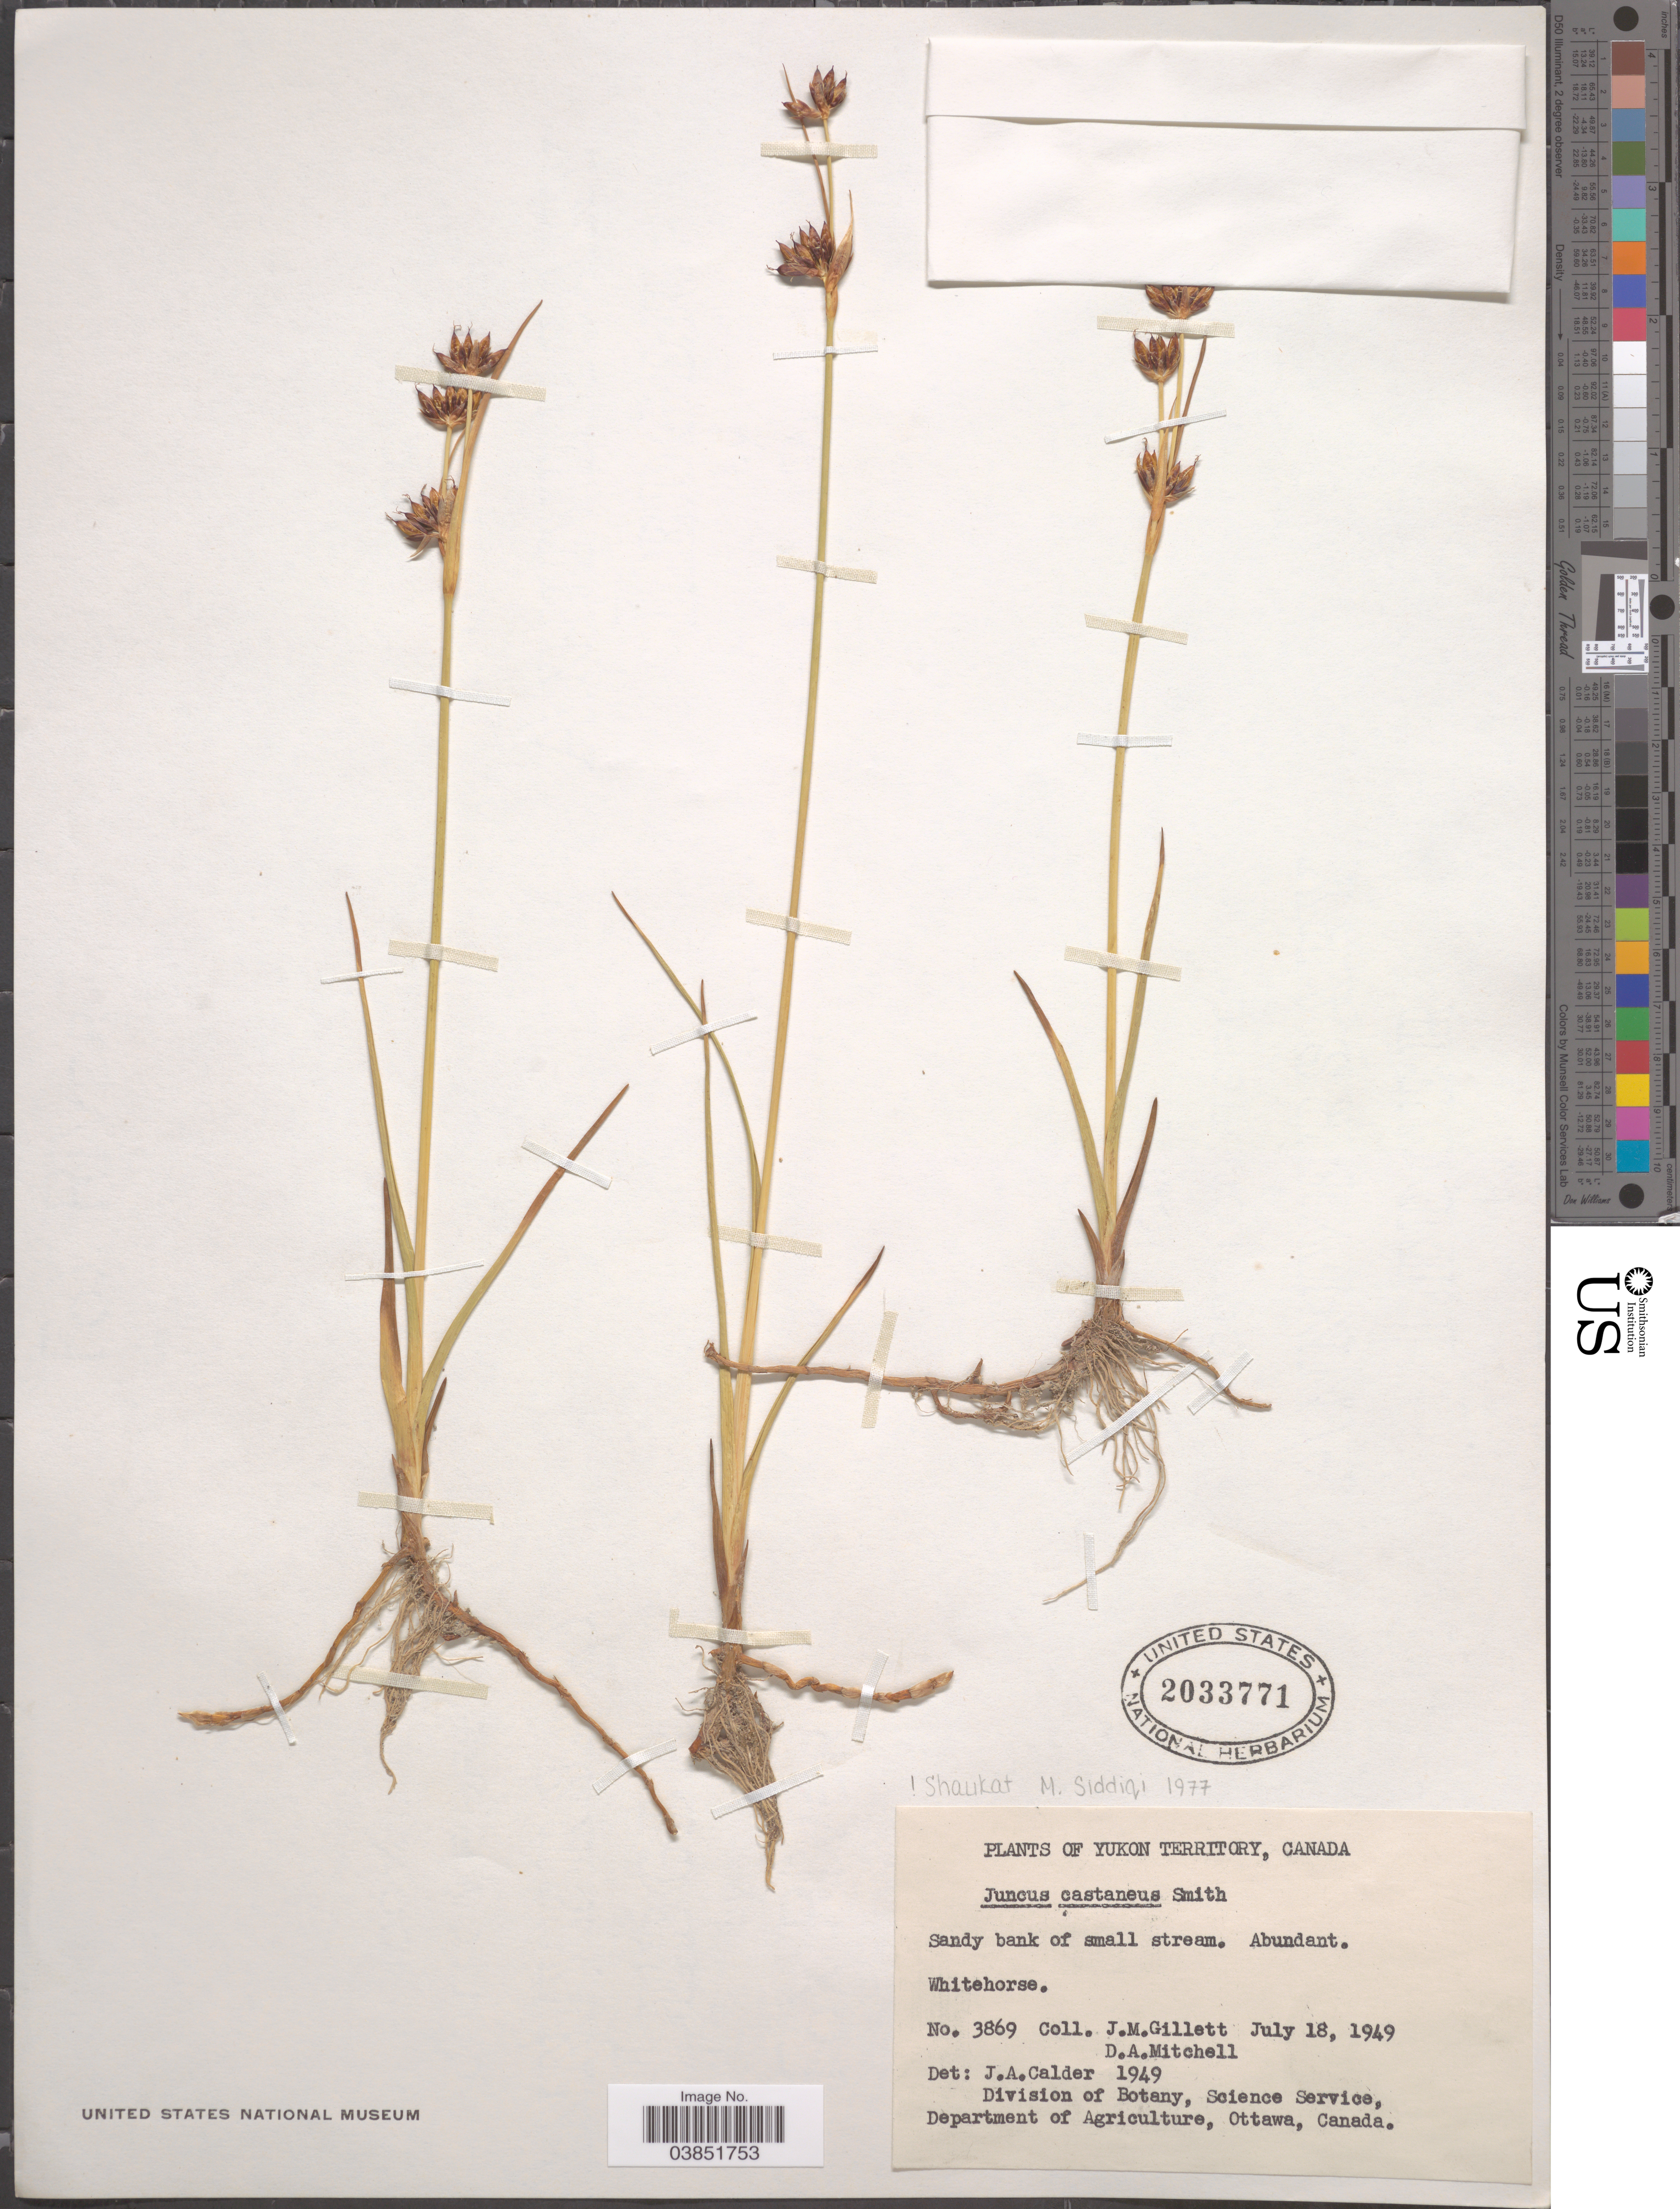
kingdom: Plantae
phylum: Tracheophyta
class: Liliopsida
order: Poales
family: Juncaceae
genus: Juncus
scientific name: Juncus castaneus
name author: Sm.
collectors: J. M. Gillett & D. Mitchell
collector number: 3869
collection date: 1949-07-18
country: Canada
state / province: Yukon Territory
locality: Whitehorse.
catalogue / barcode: US 2033771